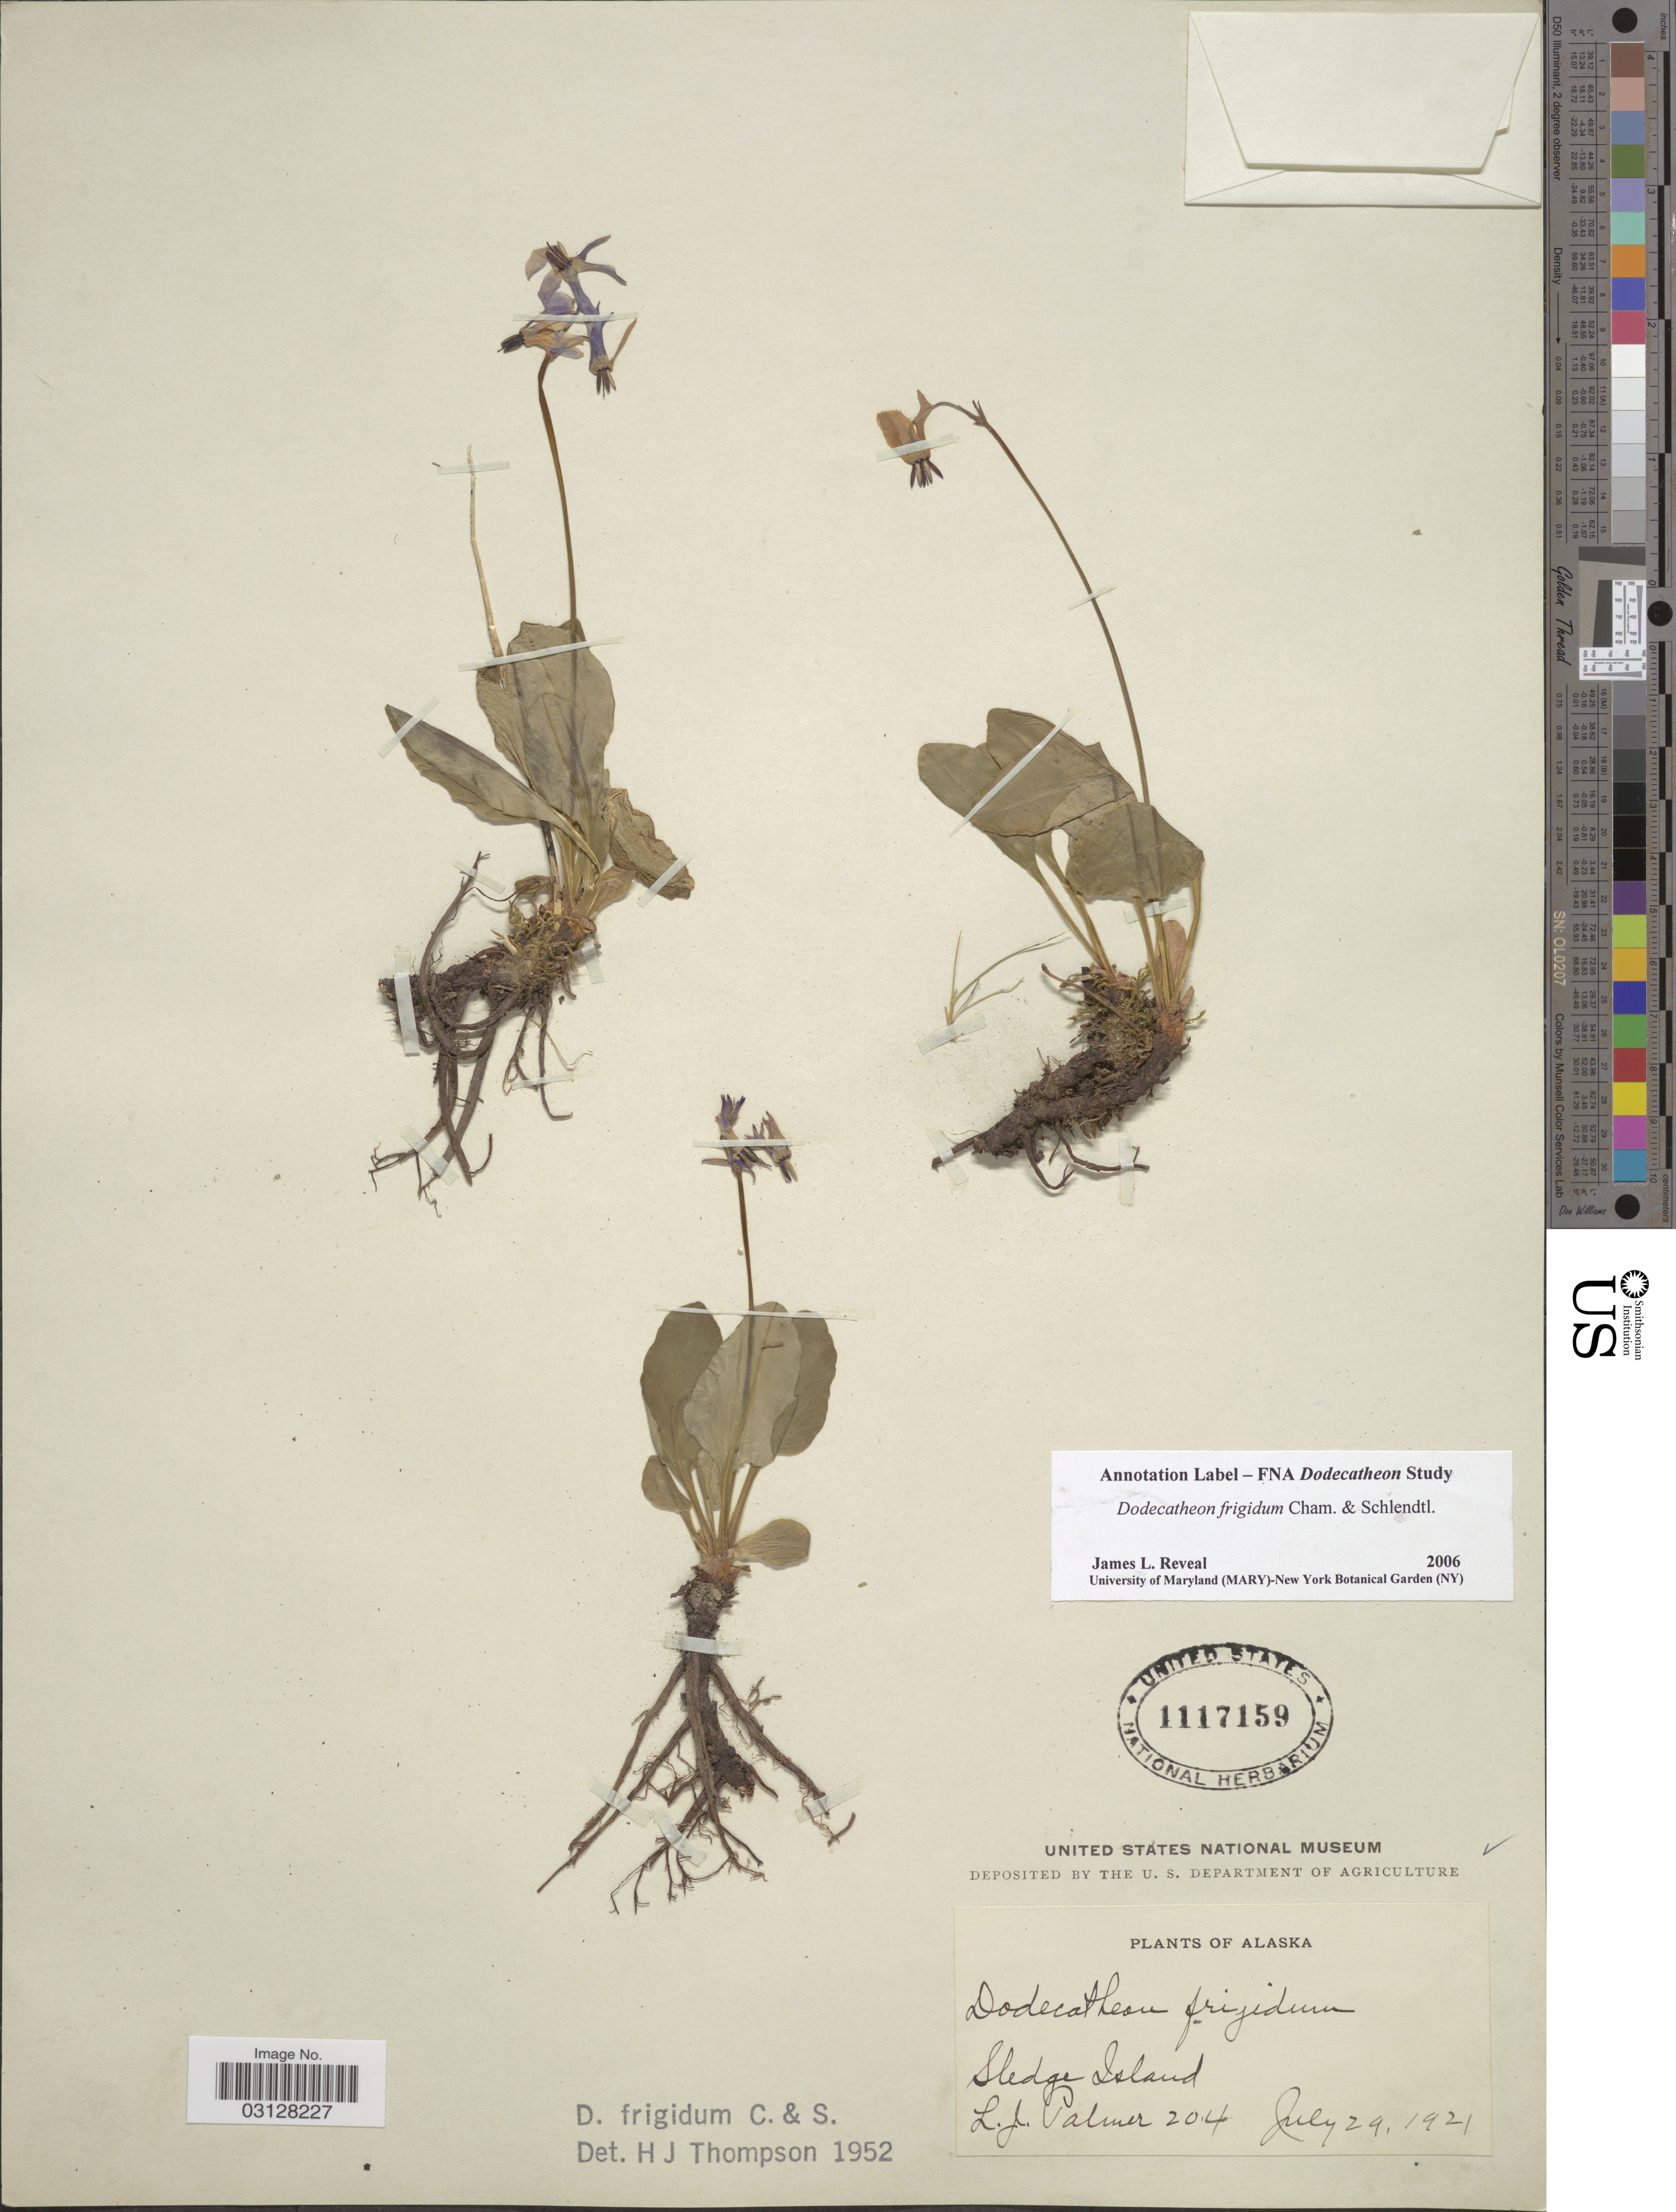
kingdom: Plantae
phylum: Tracheophyta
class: Magnoliopsida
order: Ericales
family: Primulaceae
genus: Dodecatheon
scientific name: Dodecatheon frigidum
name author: Cham. & Schltdl.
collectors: L. J. Palmer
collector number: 204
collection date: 1921-07-29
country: United States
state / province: Alaska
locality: Sledge Island.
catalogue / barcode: US 1117159